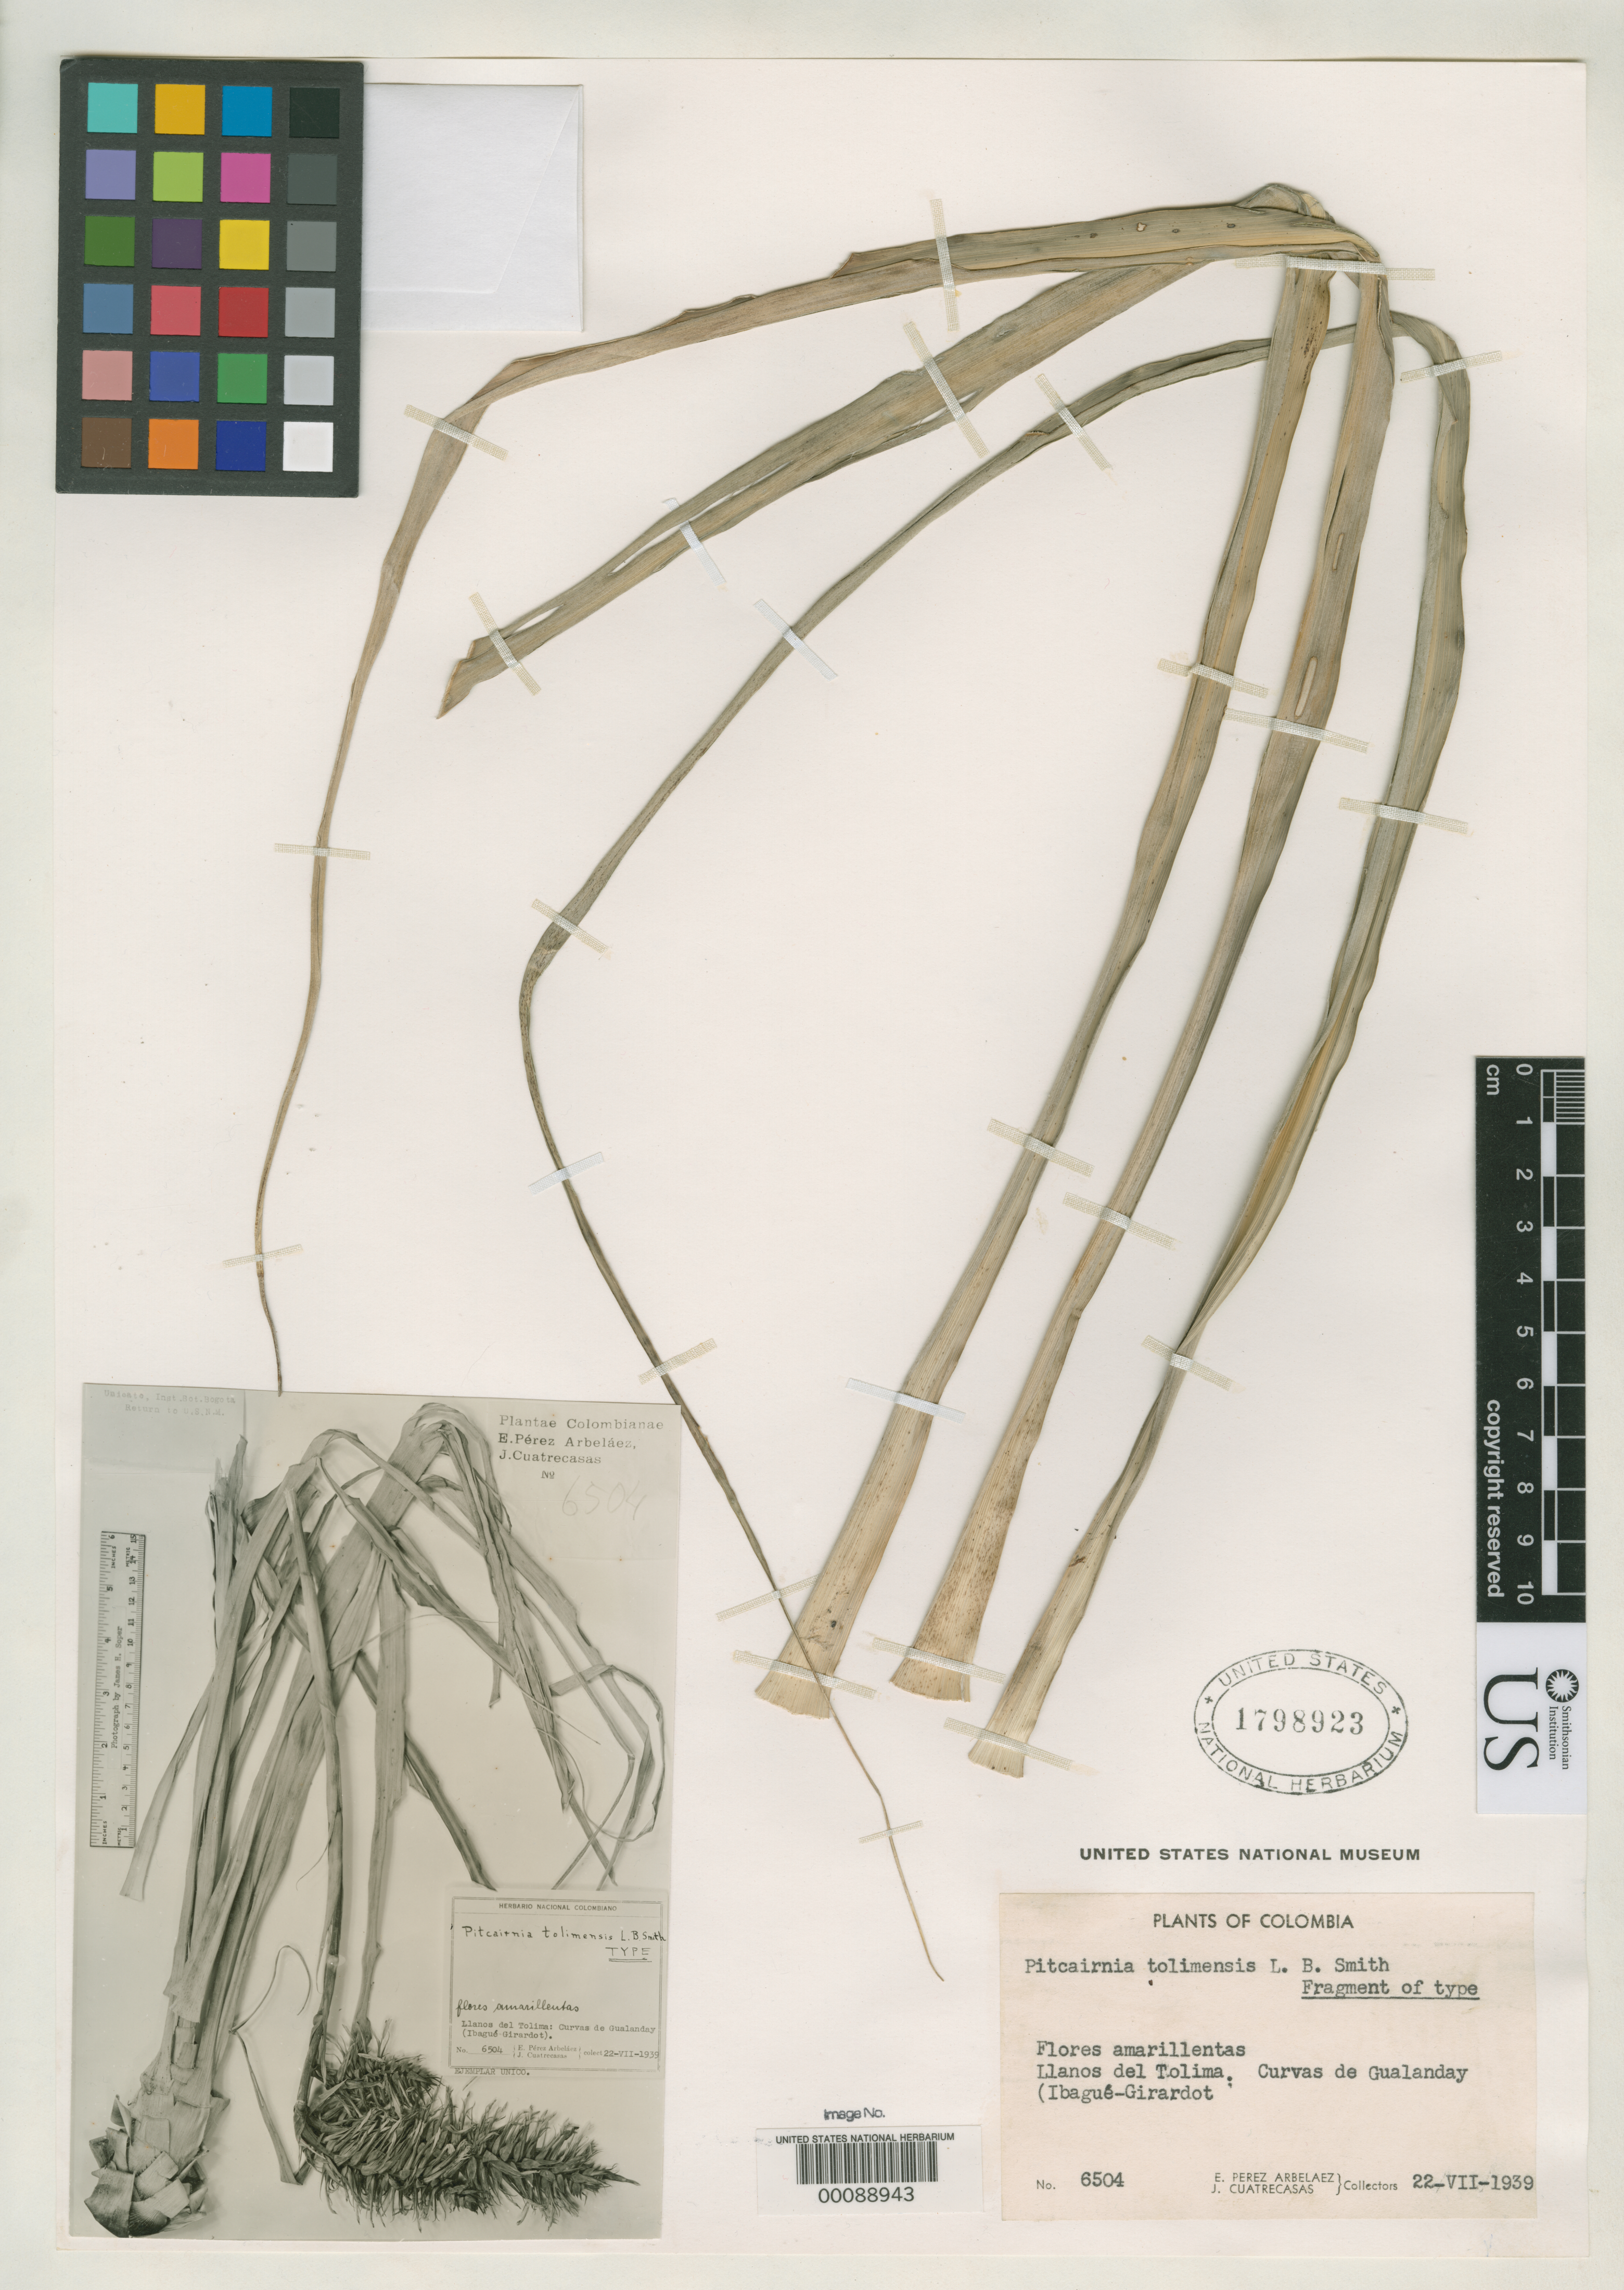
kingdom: Plantae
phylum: Tracheophyta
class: Liliopsida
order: Poales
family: Bromeliaceae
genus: Pitcairnia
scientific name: Pitcairnia tolimensis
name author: L.B. Sm.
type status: Type Fragment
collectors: E. Pérez Arbeláez & J. Cuatrecasas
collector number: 6504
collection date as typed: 22 Jul 1939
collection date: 1939-07-22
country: Colombia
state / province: Tolima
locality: Curvas de Gualanday, entre Ibague y Girardot.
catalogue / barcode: US 1798923